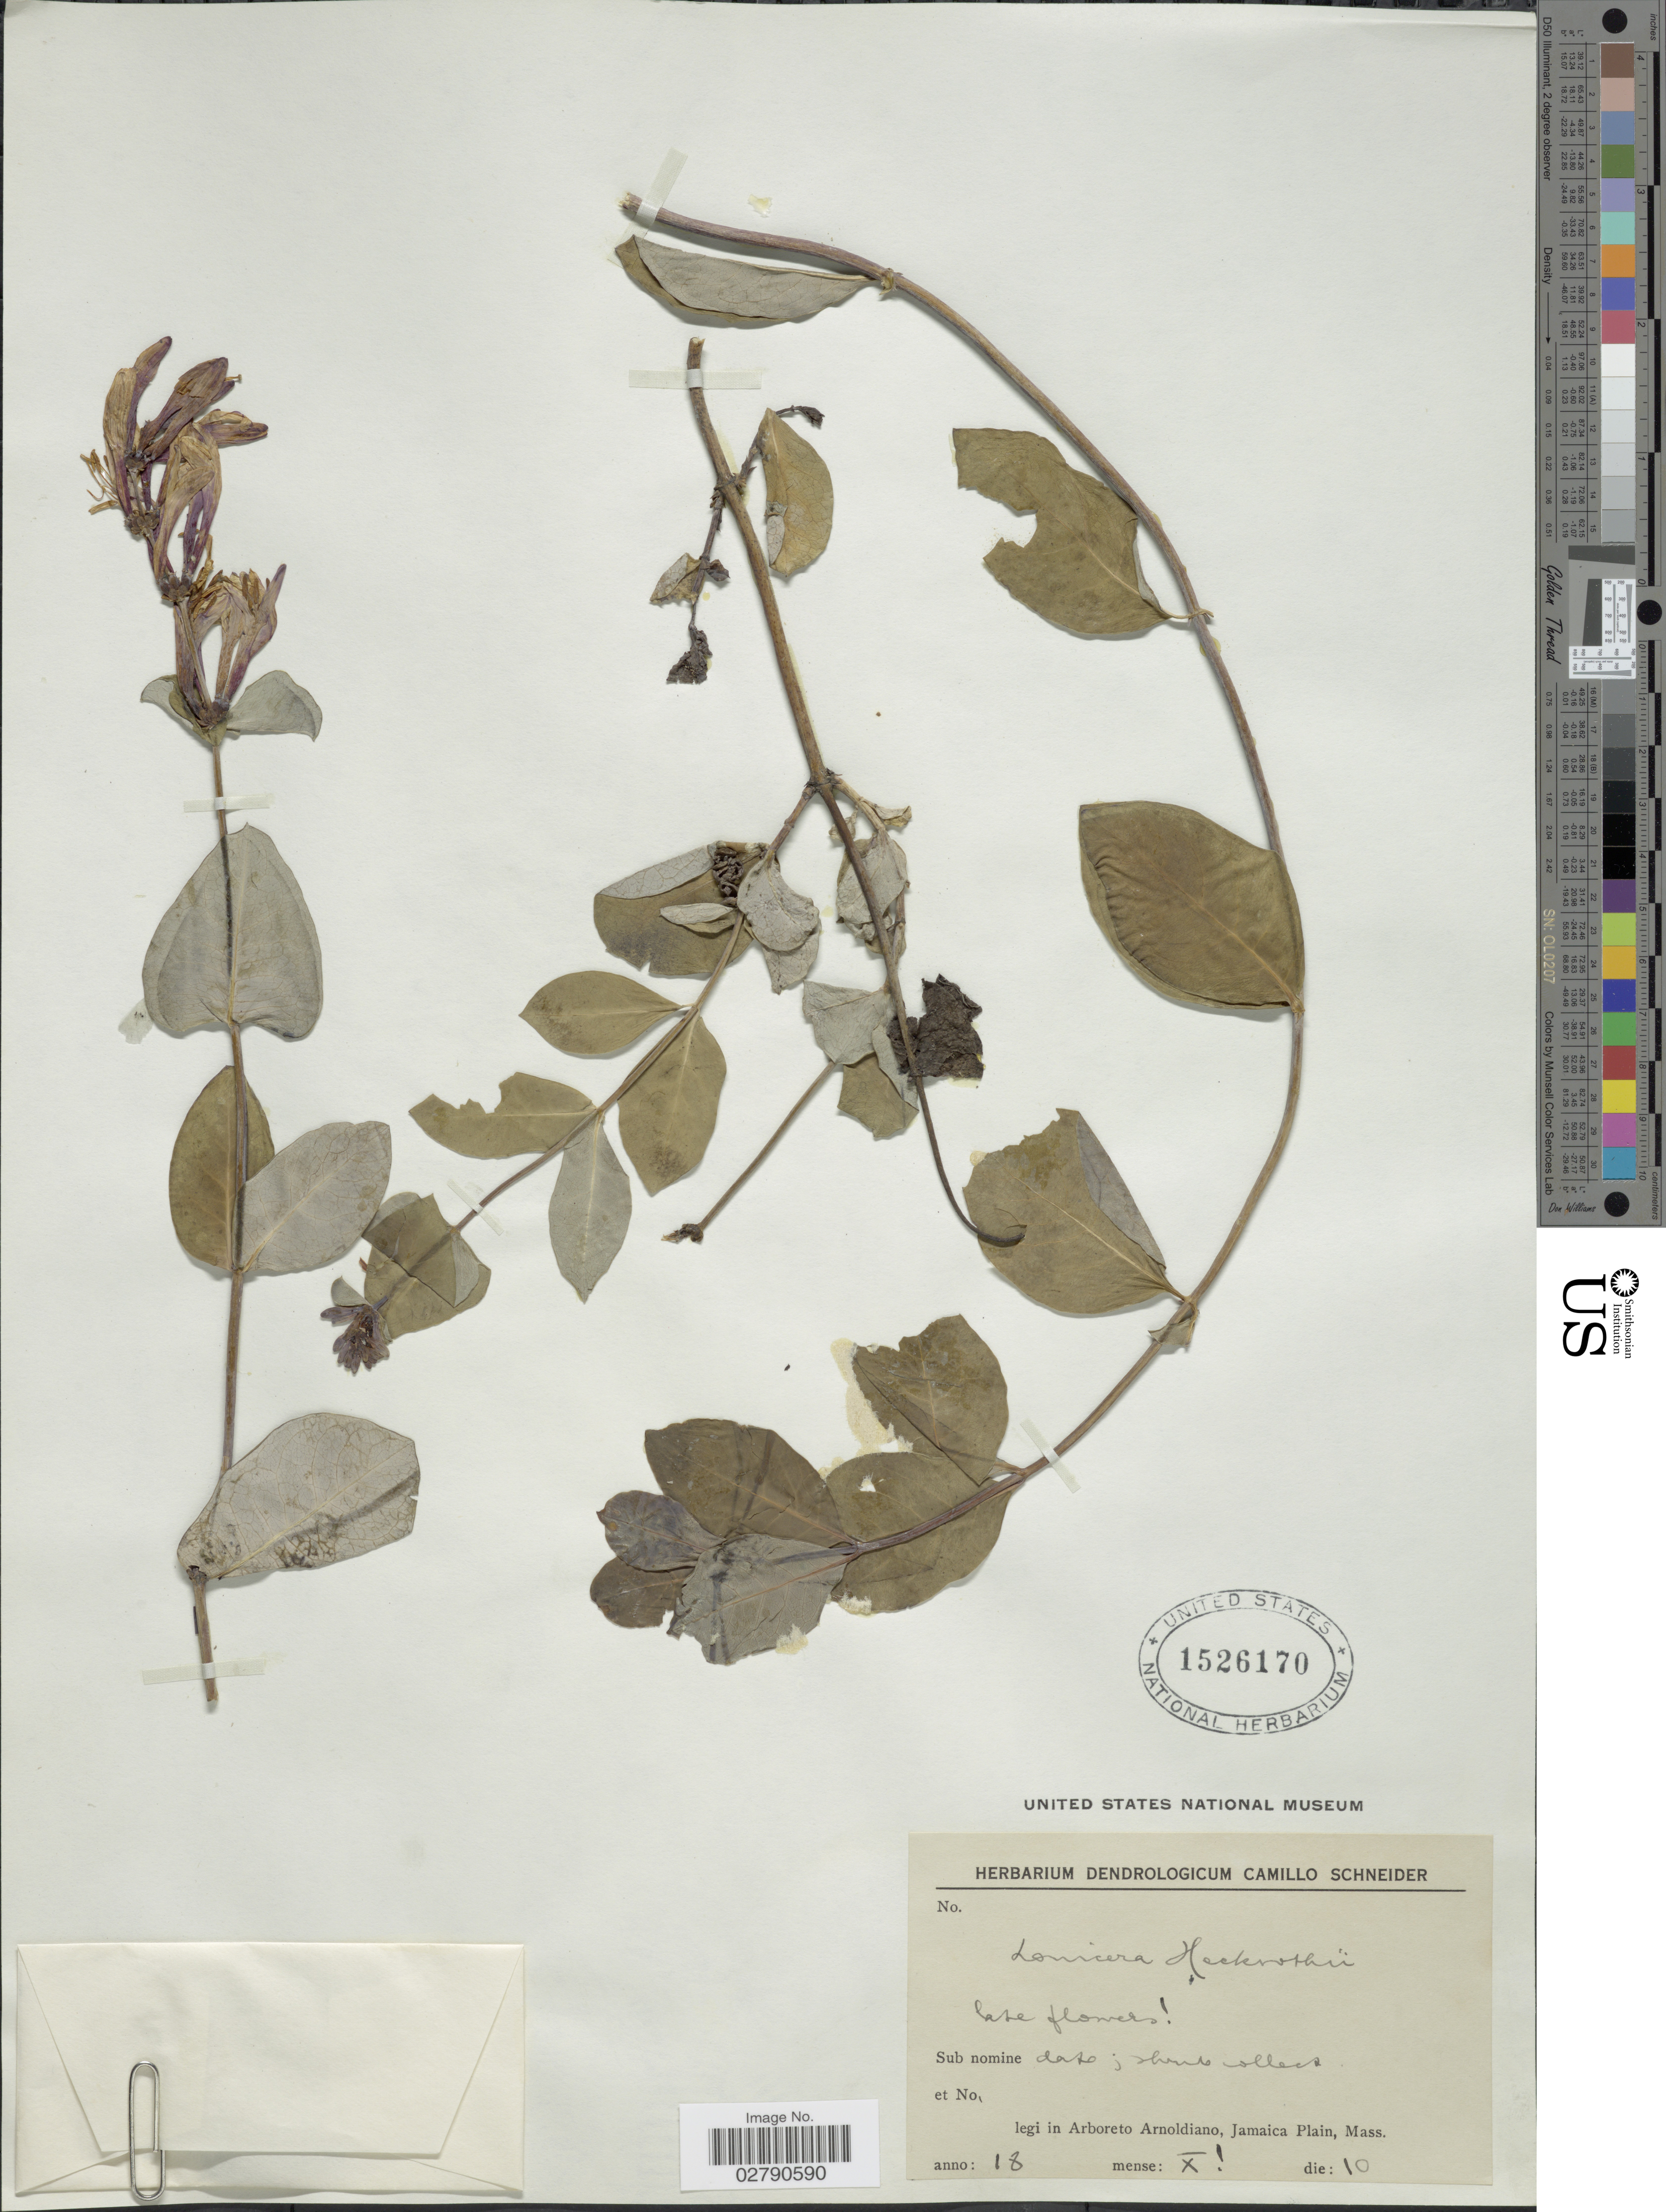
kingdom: Plantae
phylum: Tracheophyta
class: Magnoliopsida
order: Dipsacales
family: Caprifoliaceae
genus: Lonicera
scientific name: Lonicera heckrottii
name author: Rehder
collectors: ex herb. Dendrologicum C. Schneider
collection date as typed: Transcribed d/m/y: 10/10/18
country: United States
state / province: Massachusetts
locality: In Arboreto Arnoldiano, Jamaica Plain.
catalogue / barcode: US 1526170